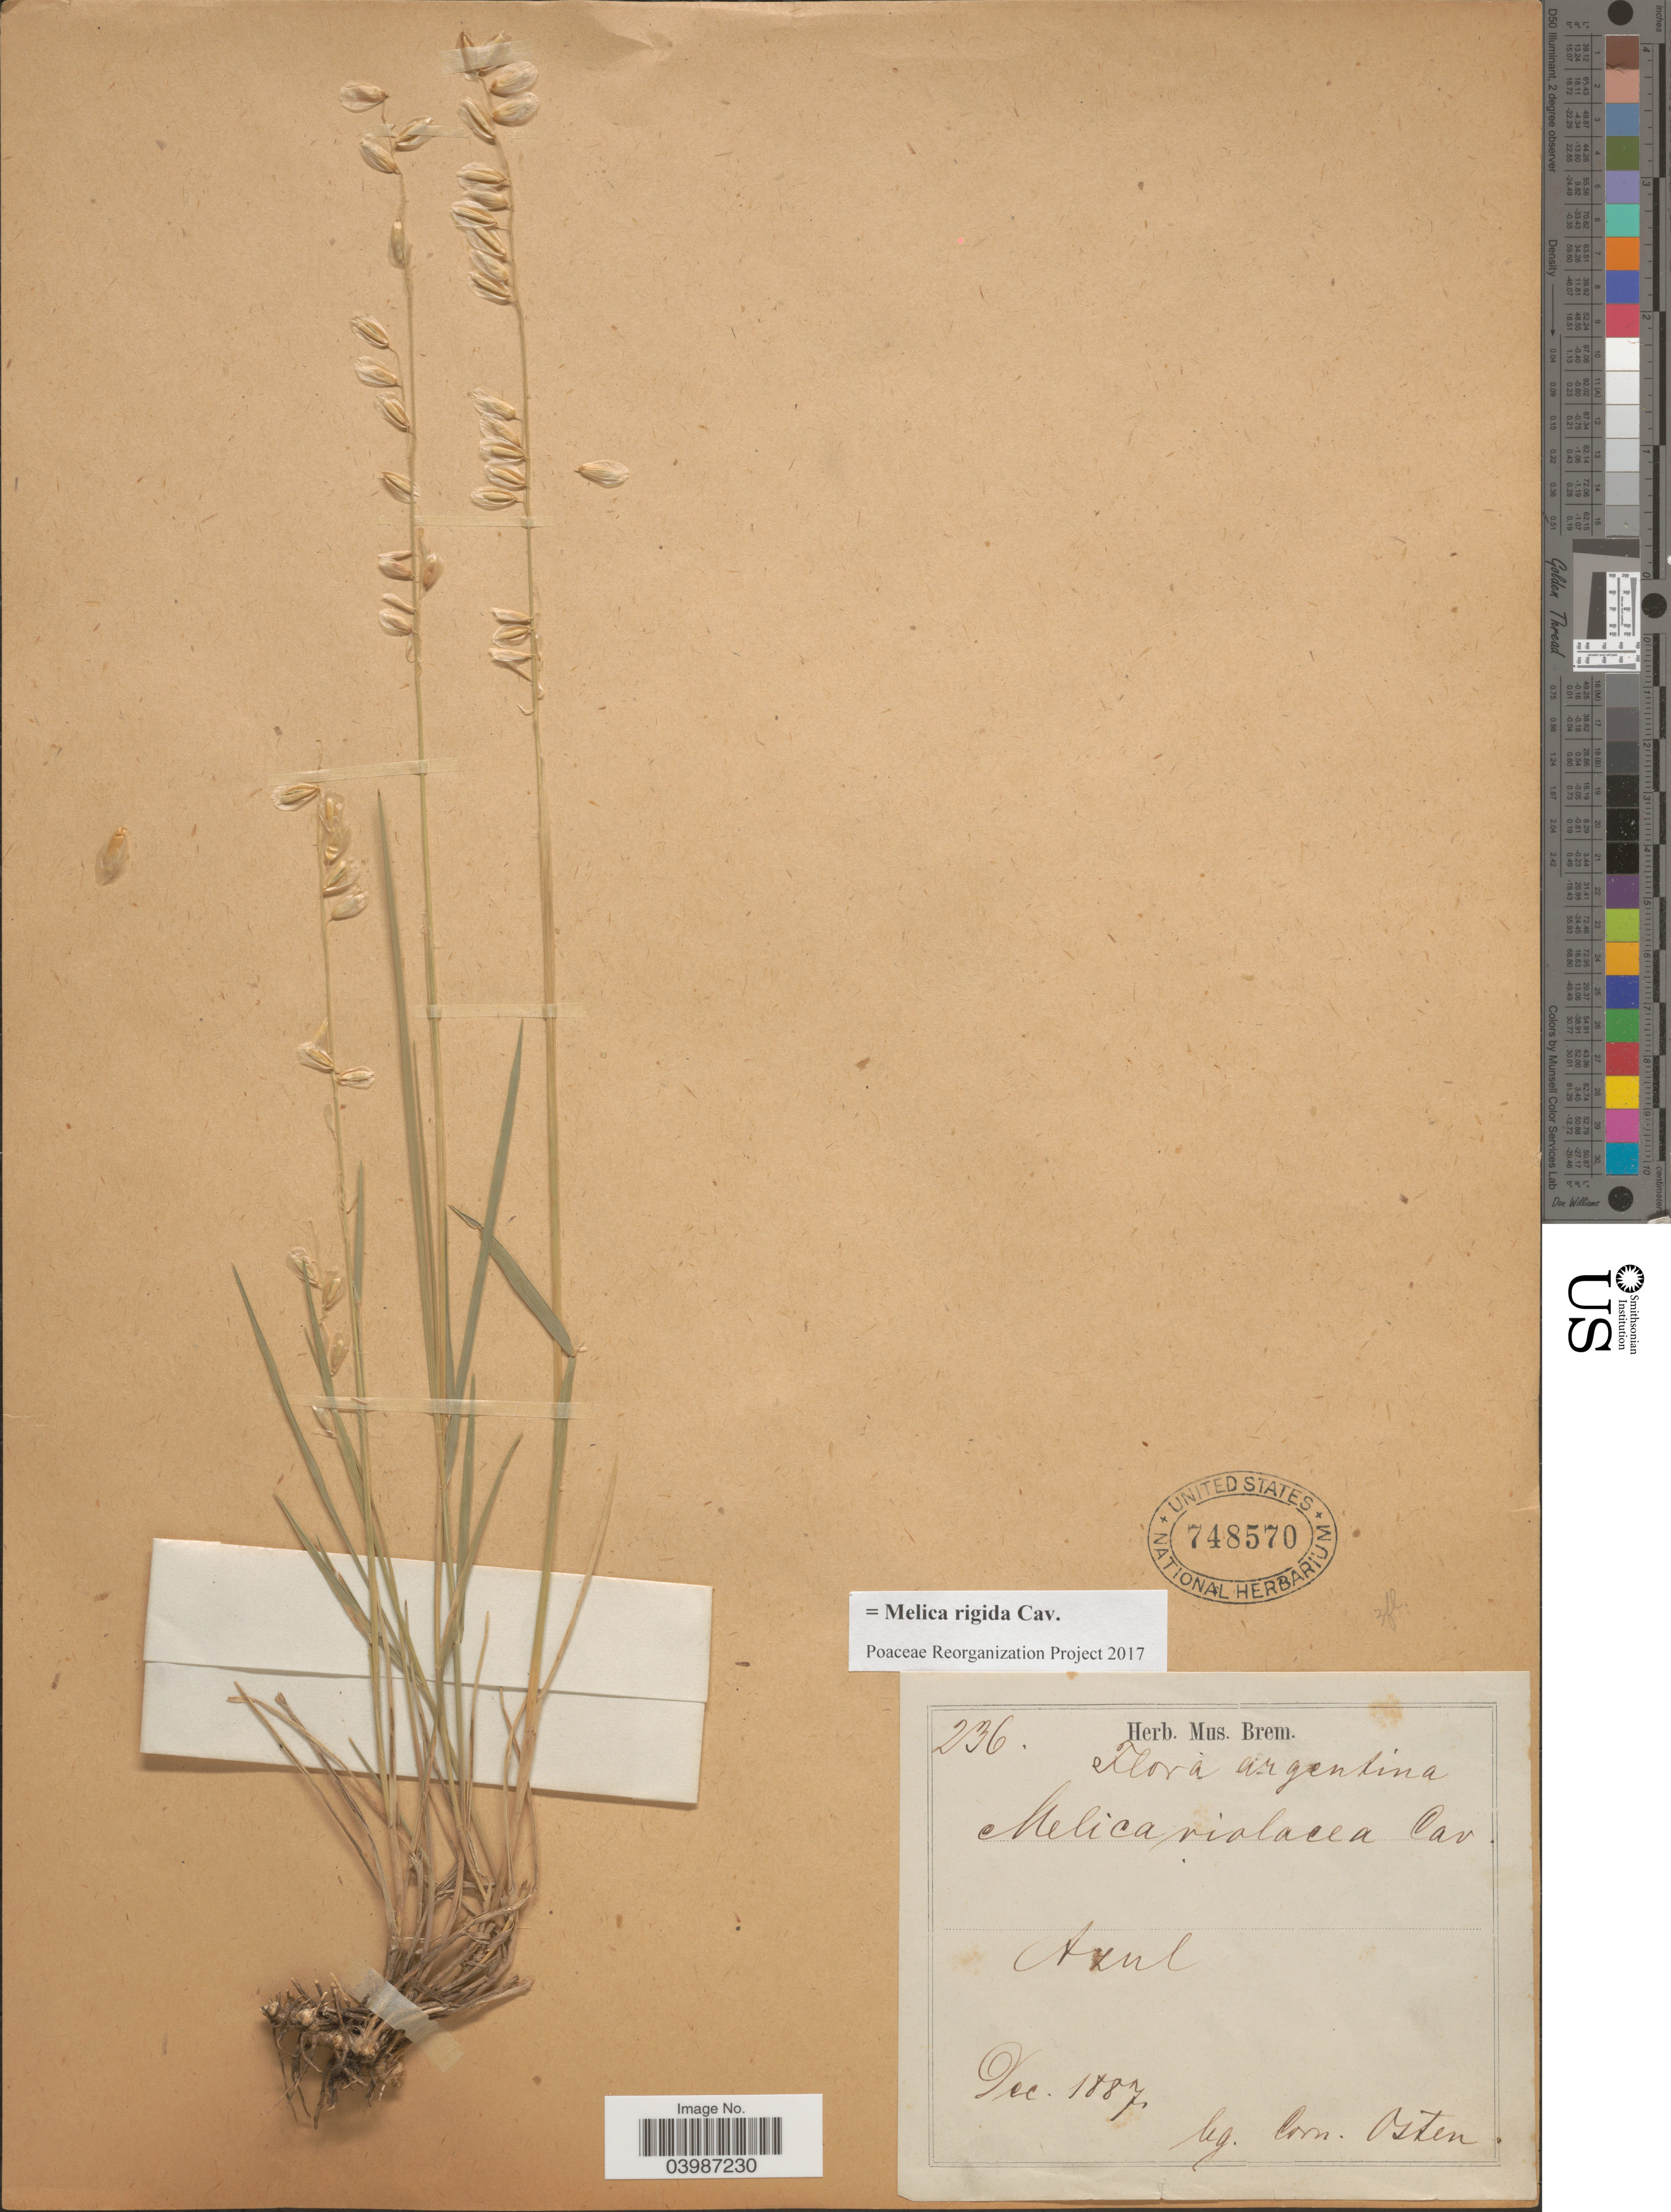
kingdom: Plantae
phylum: Tracheophyta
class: Liliopsida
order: Poales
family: Poaceae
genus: Melica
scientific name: Melica rigida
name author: Cav.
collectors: Osten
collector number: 236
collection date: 1887-12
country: Argentina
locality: Azul.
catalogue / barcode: US 748570